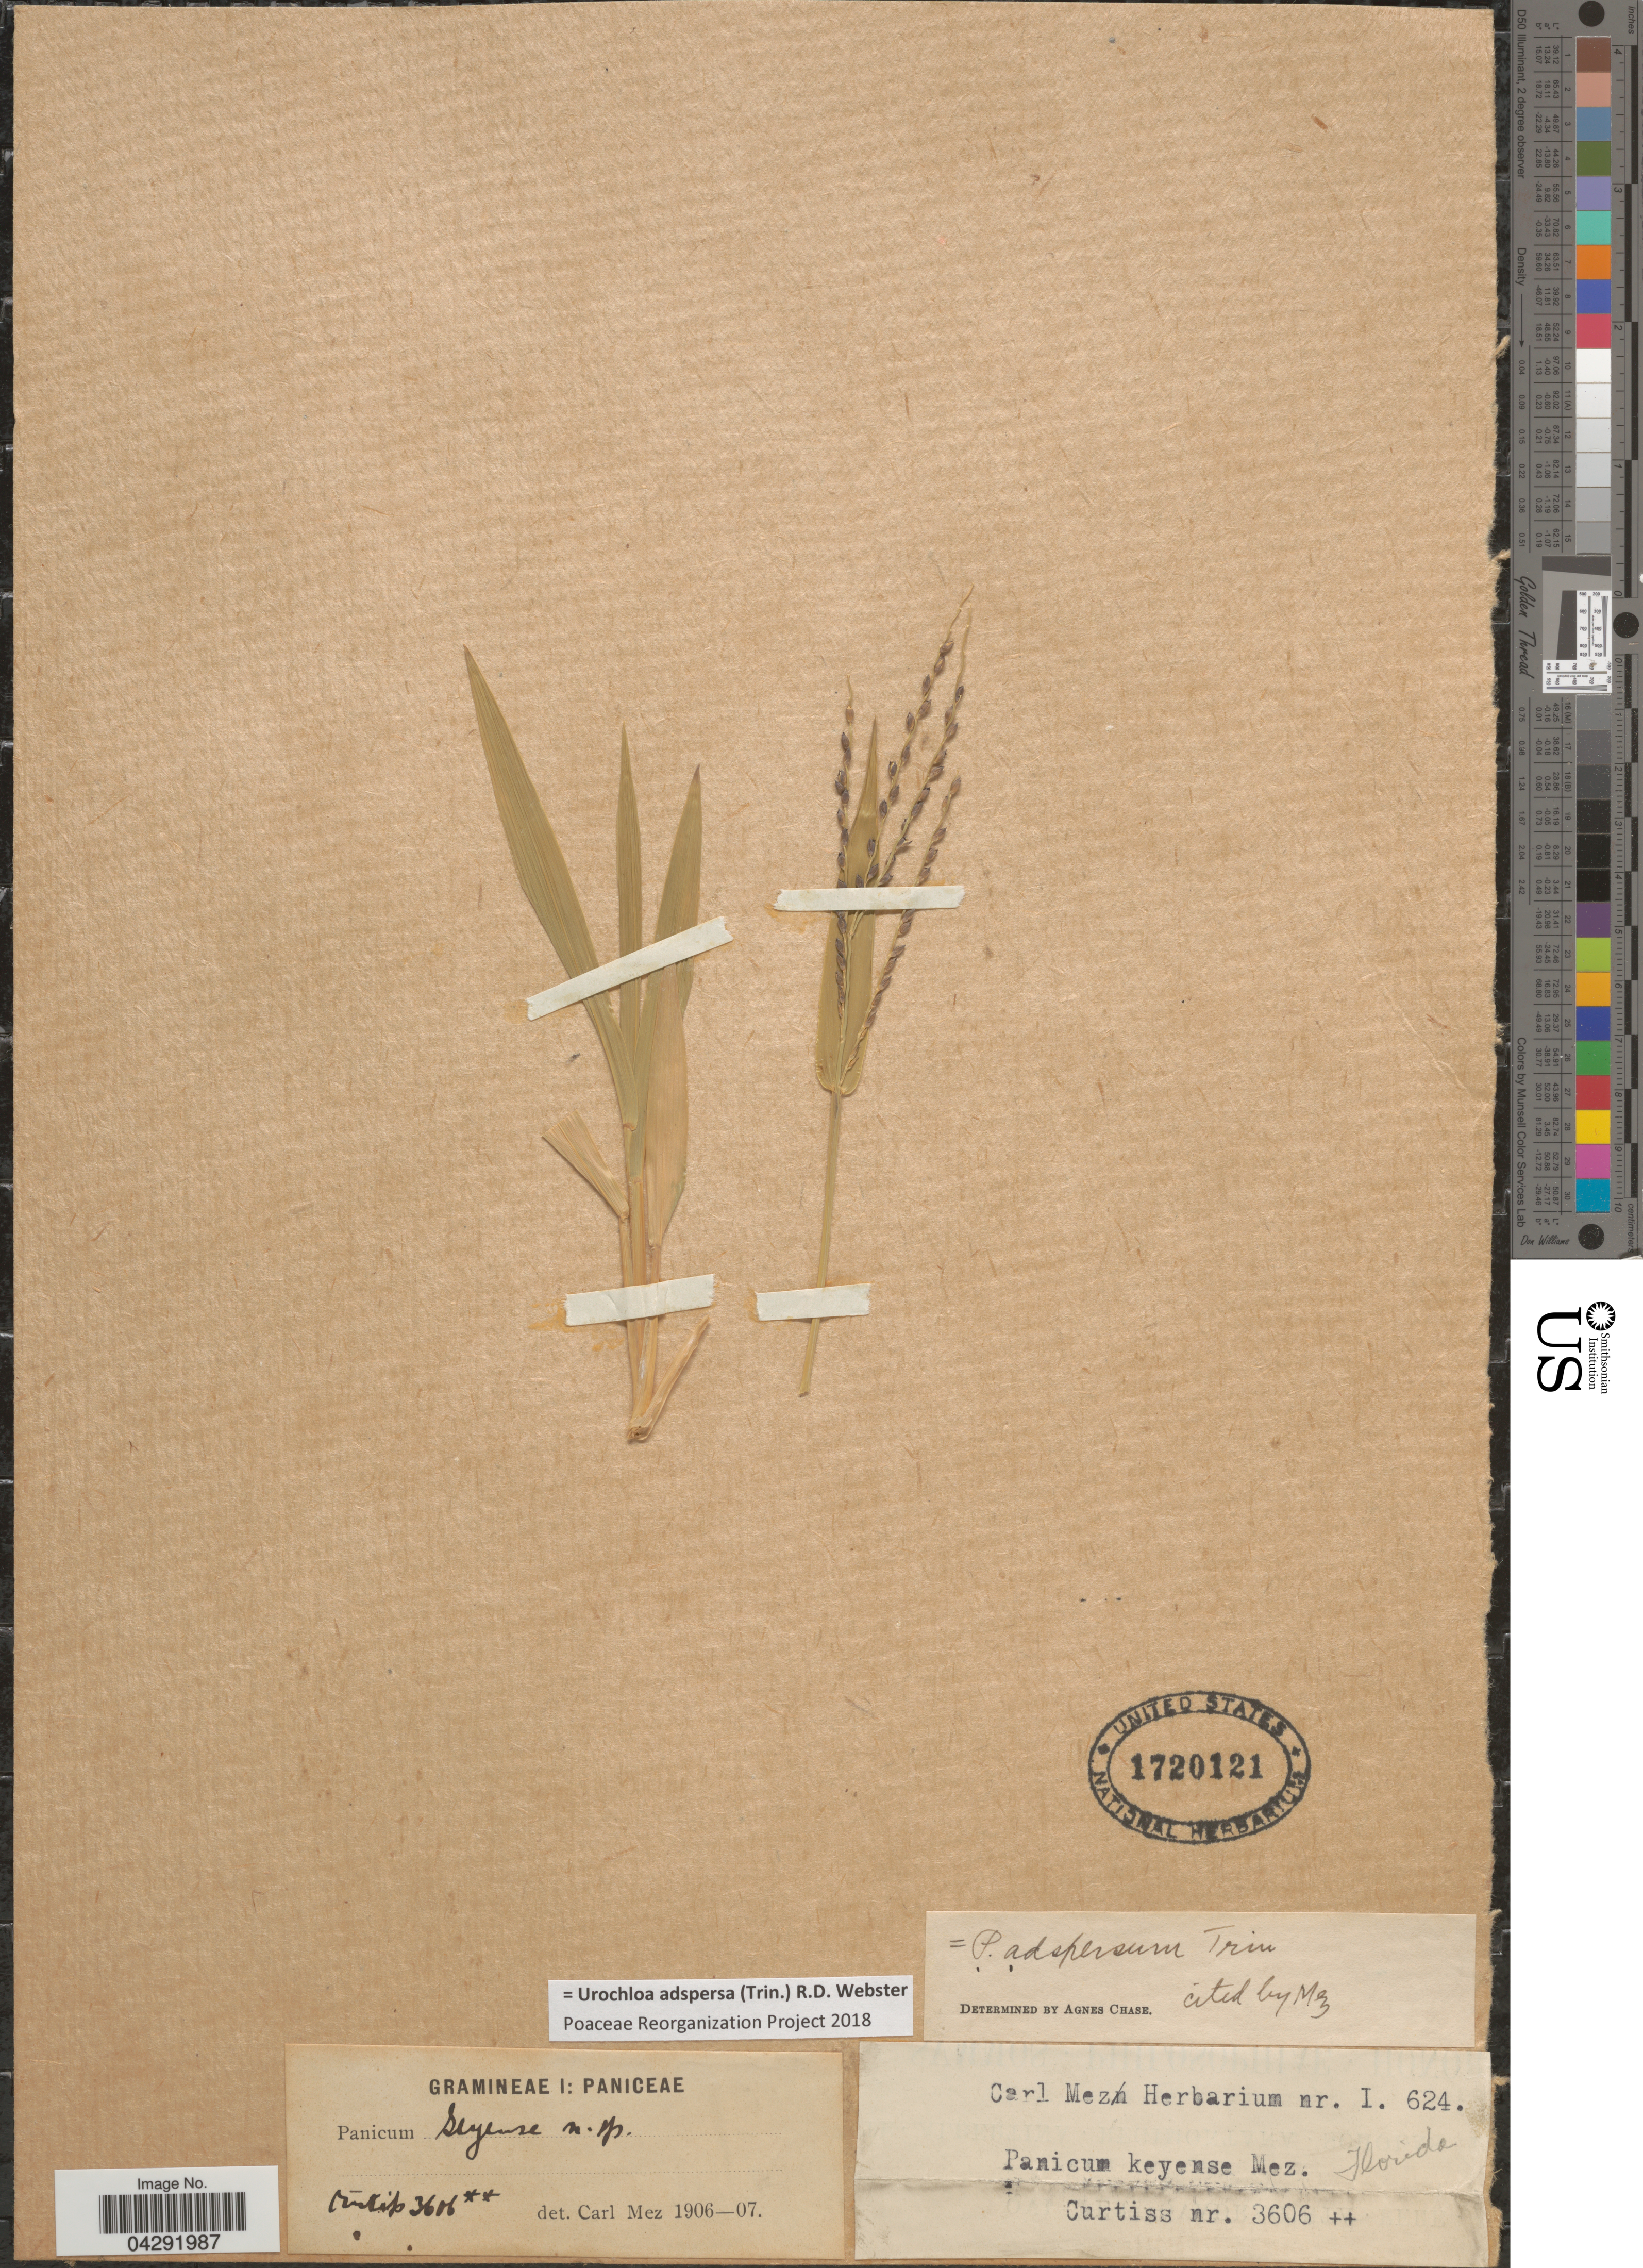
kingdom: Plantae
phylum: Tracheophyta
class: Liliopsida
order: Poales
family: Poaceae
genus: Urochloa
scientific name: Urochloa adspersa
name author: (Trin.) R.D. Webster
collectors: -. Curtiss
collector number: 3606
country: United States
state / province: Florida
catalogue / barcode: US 1720121